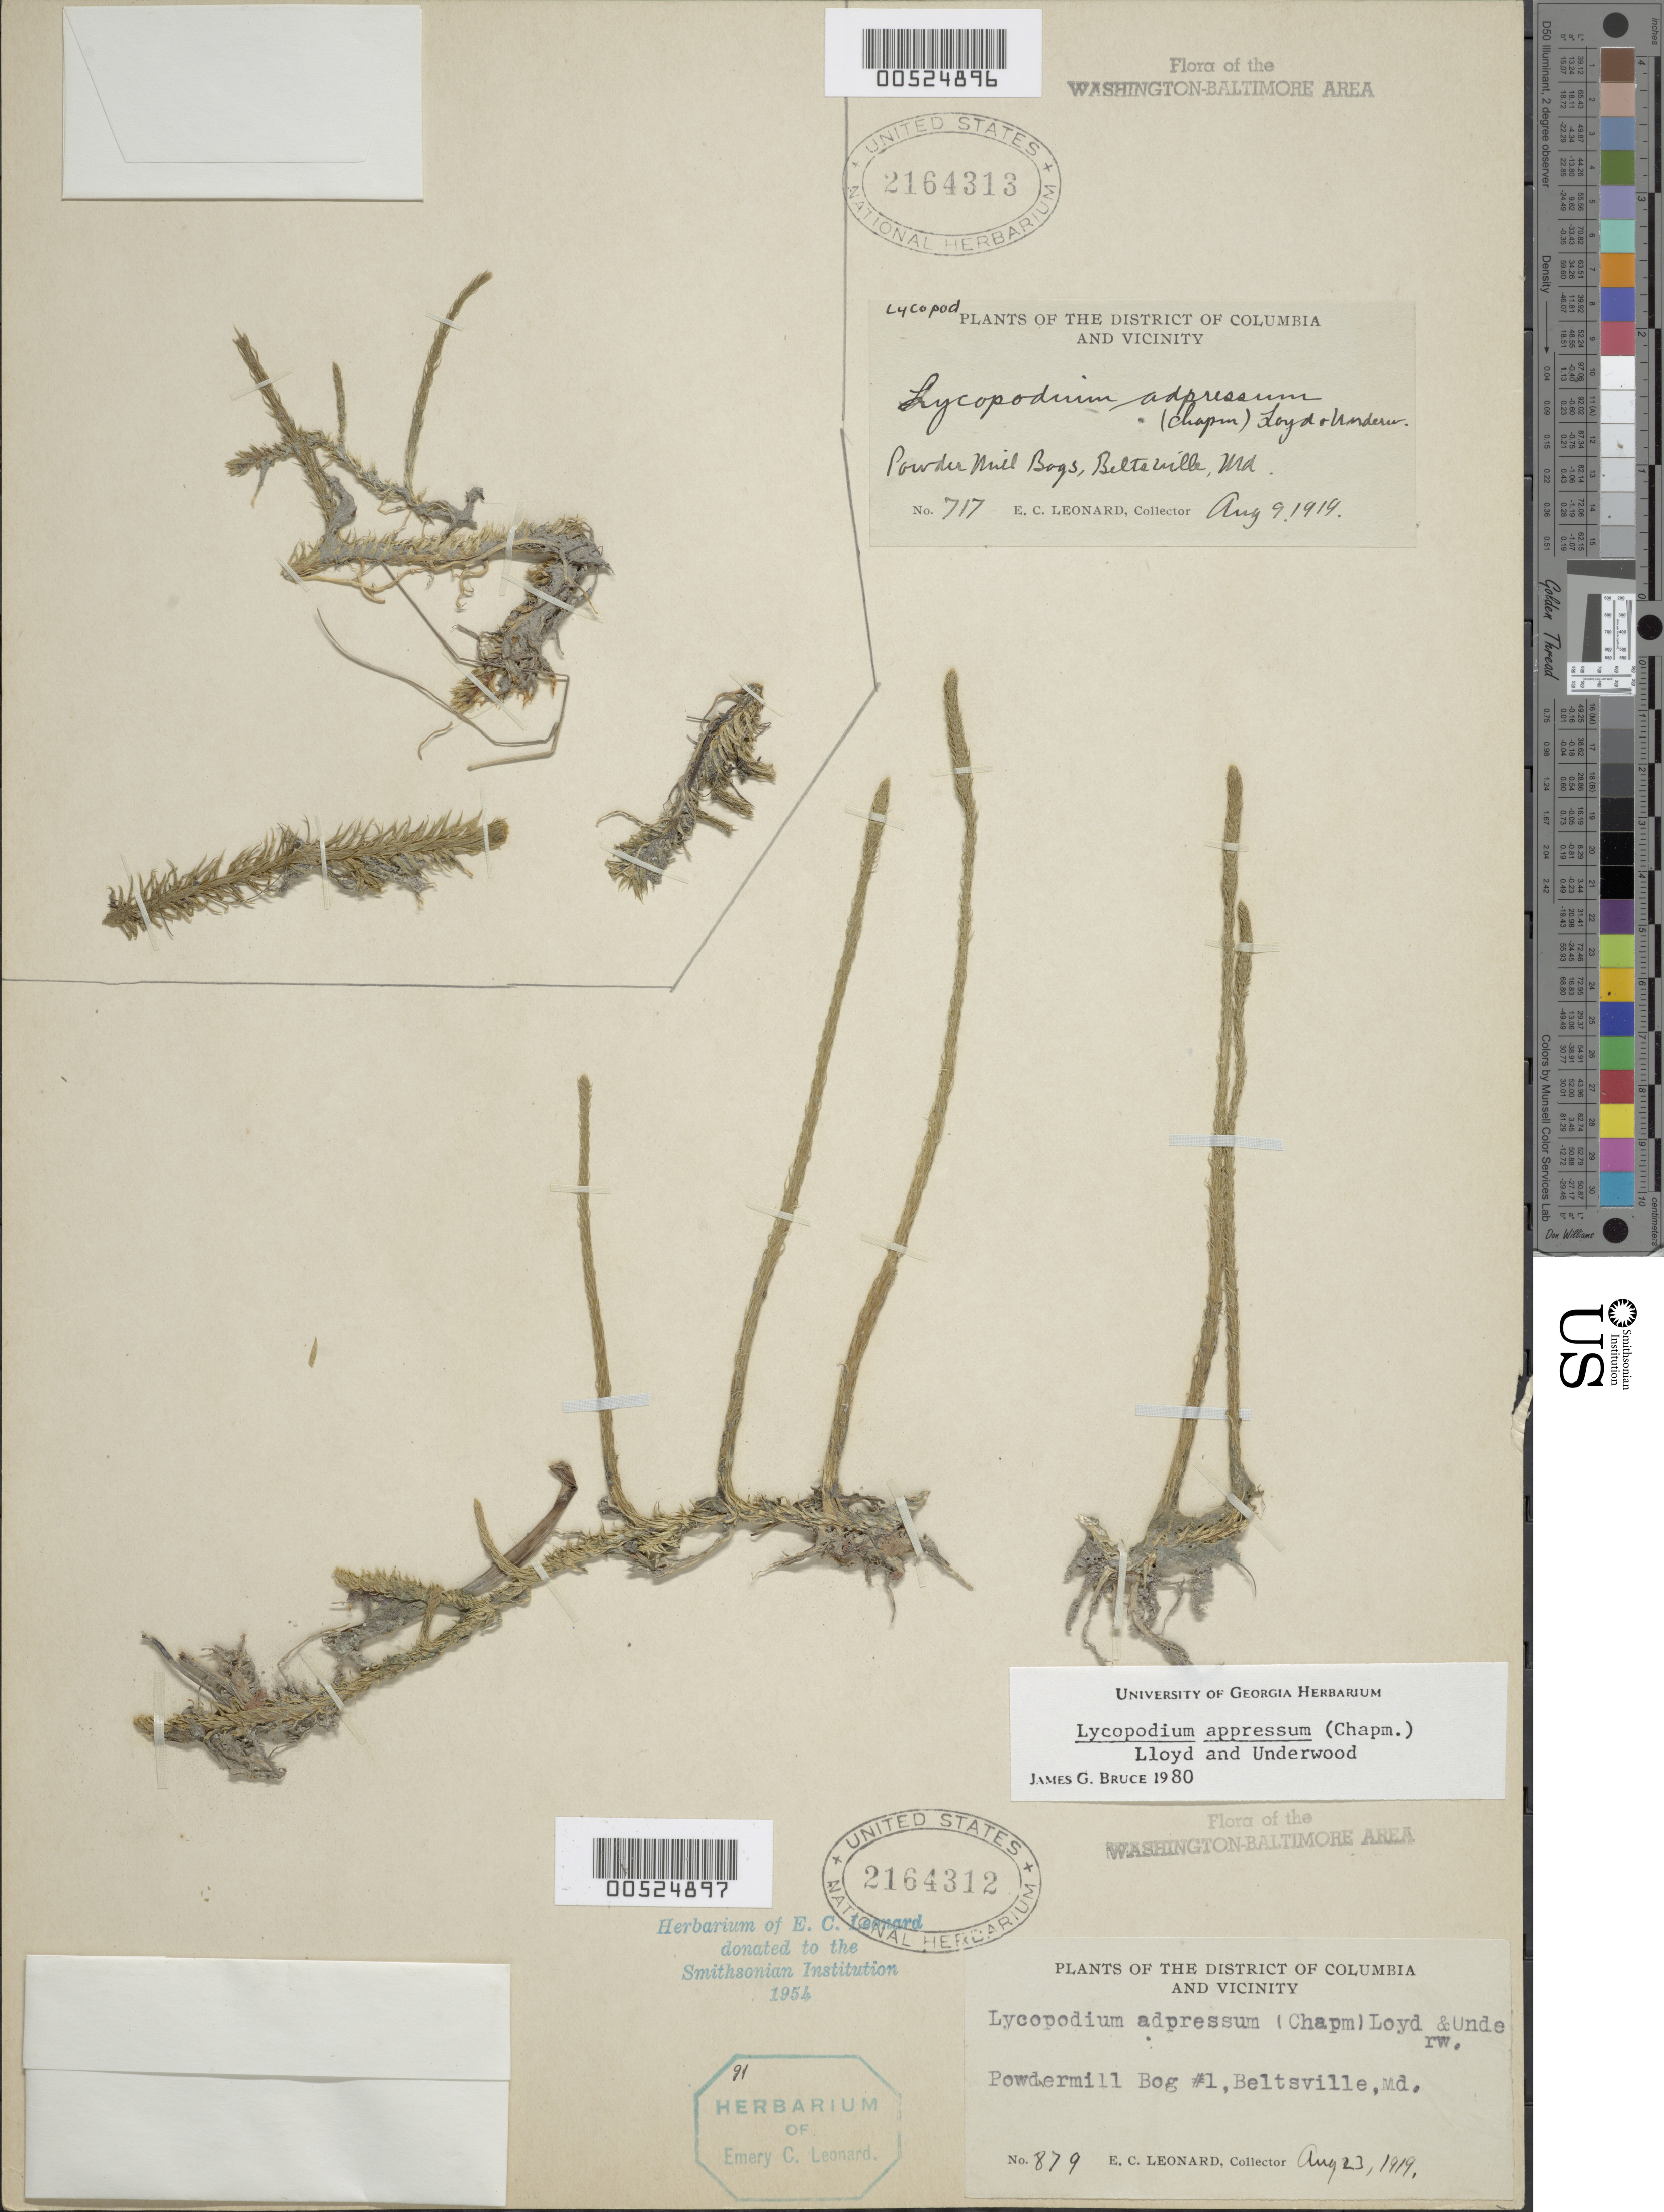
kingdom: Plantae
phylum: Tracheophyta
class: Lycopodiopsida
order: Lycopodiales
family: Lycopodiaceae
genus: Lycopodiella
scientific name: Lycopodiella appressa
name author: (Chapm.) Cranfill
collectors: E. C. Leonard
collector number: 879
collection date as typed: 23 Aug 1919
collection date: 1919-08-23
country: United States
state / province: Maryland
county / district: Prince George's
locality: Beltsville, Powder Mill Bog #1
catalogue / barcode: US 2164312